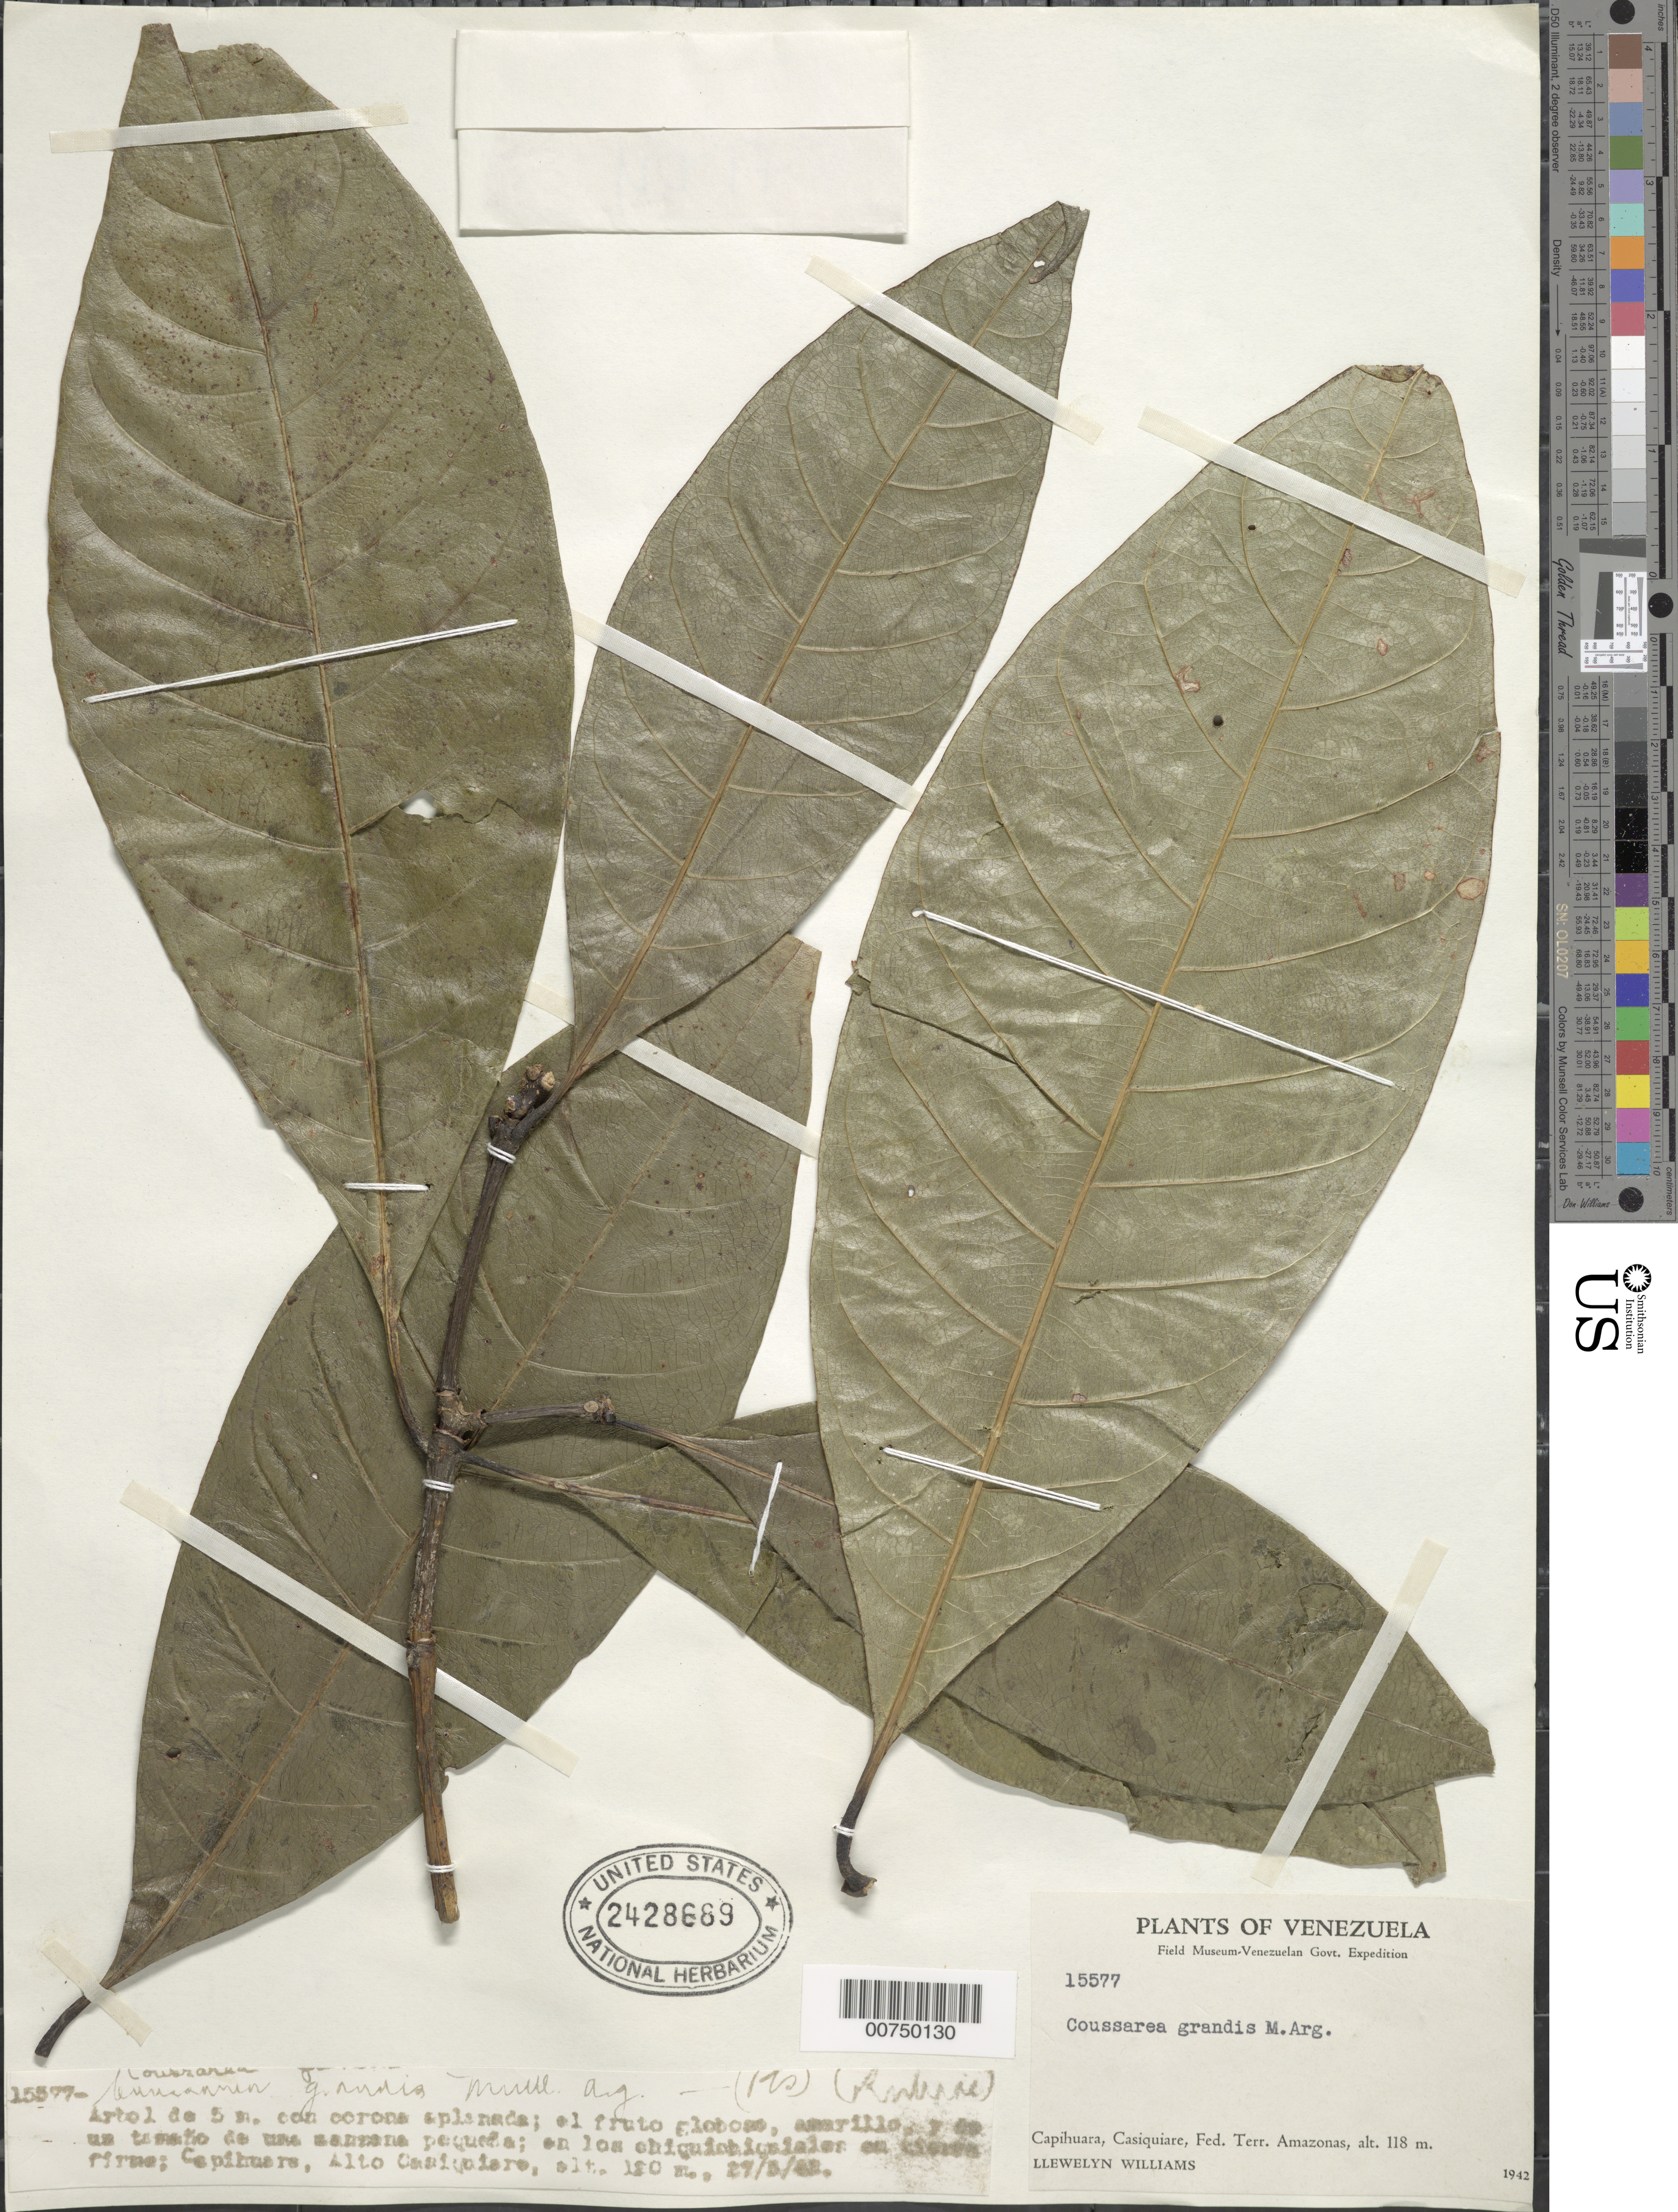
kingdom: Plantae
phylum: Tracheophyta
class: Magnoliopsida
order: Gentianales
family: Rubiaceae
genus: Coussarea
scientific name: Coussarea grandis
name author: Müll. Arg.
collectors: Ll. Williams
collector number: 15577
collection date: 1942-05-27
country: Venezuela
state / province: Amazonas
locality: Capihuara, Casiquiare. Fed. Terr. Amazonas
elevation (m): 118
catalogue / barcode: US 2428689